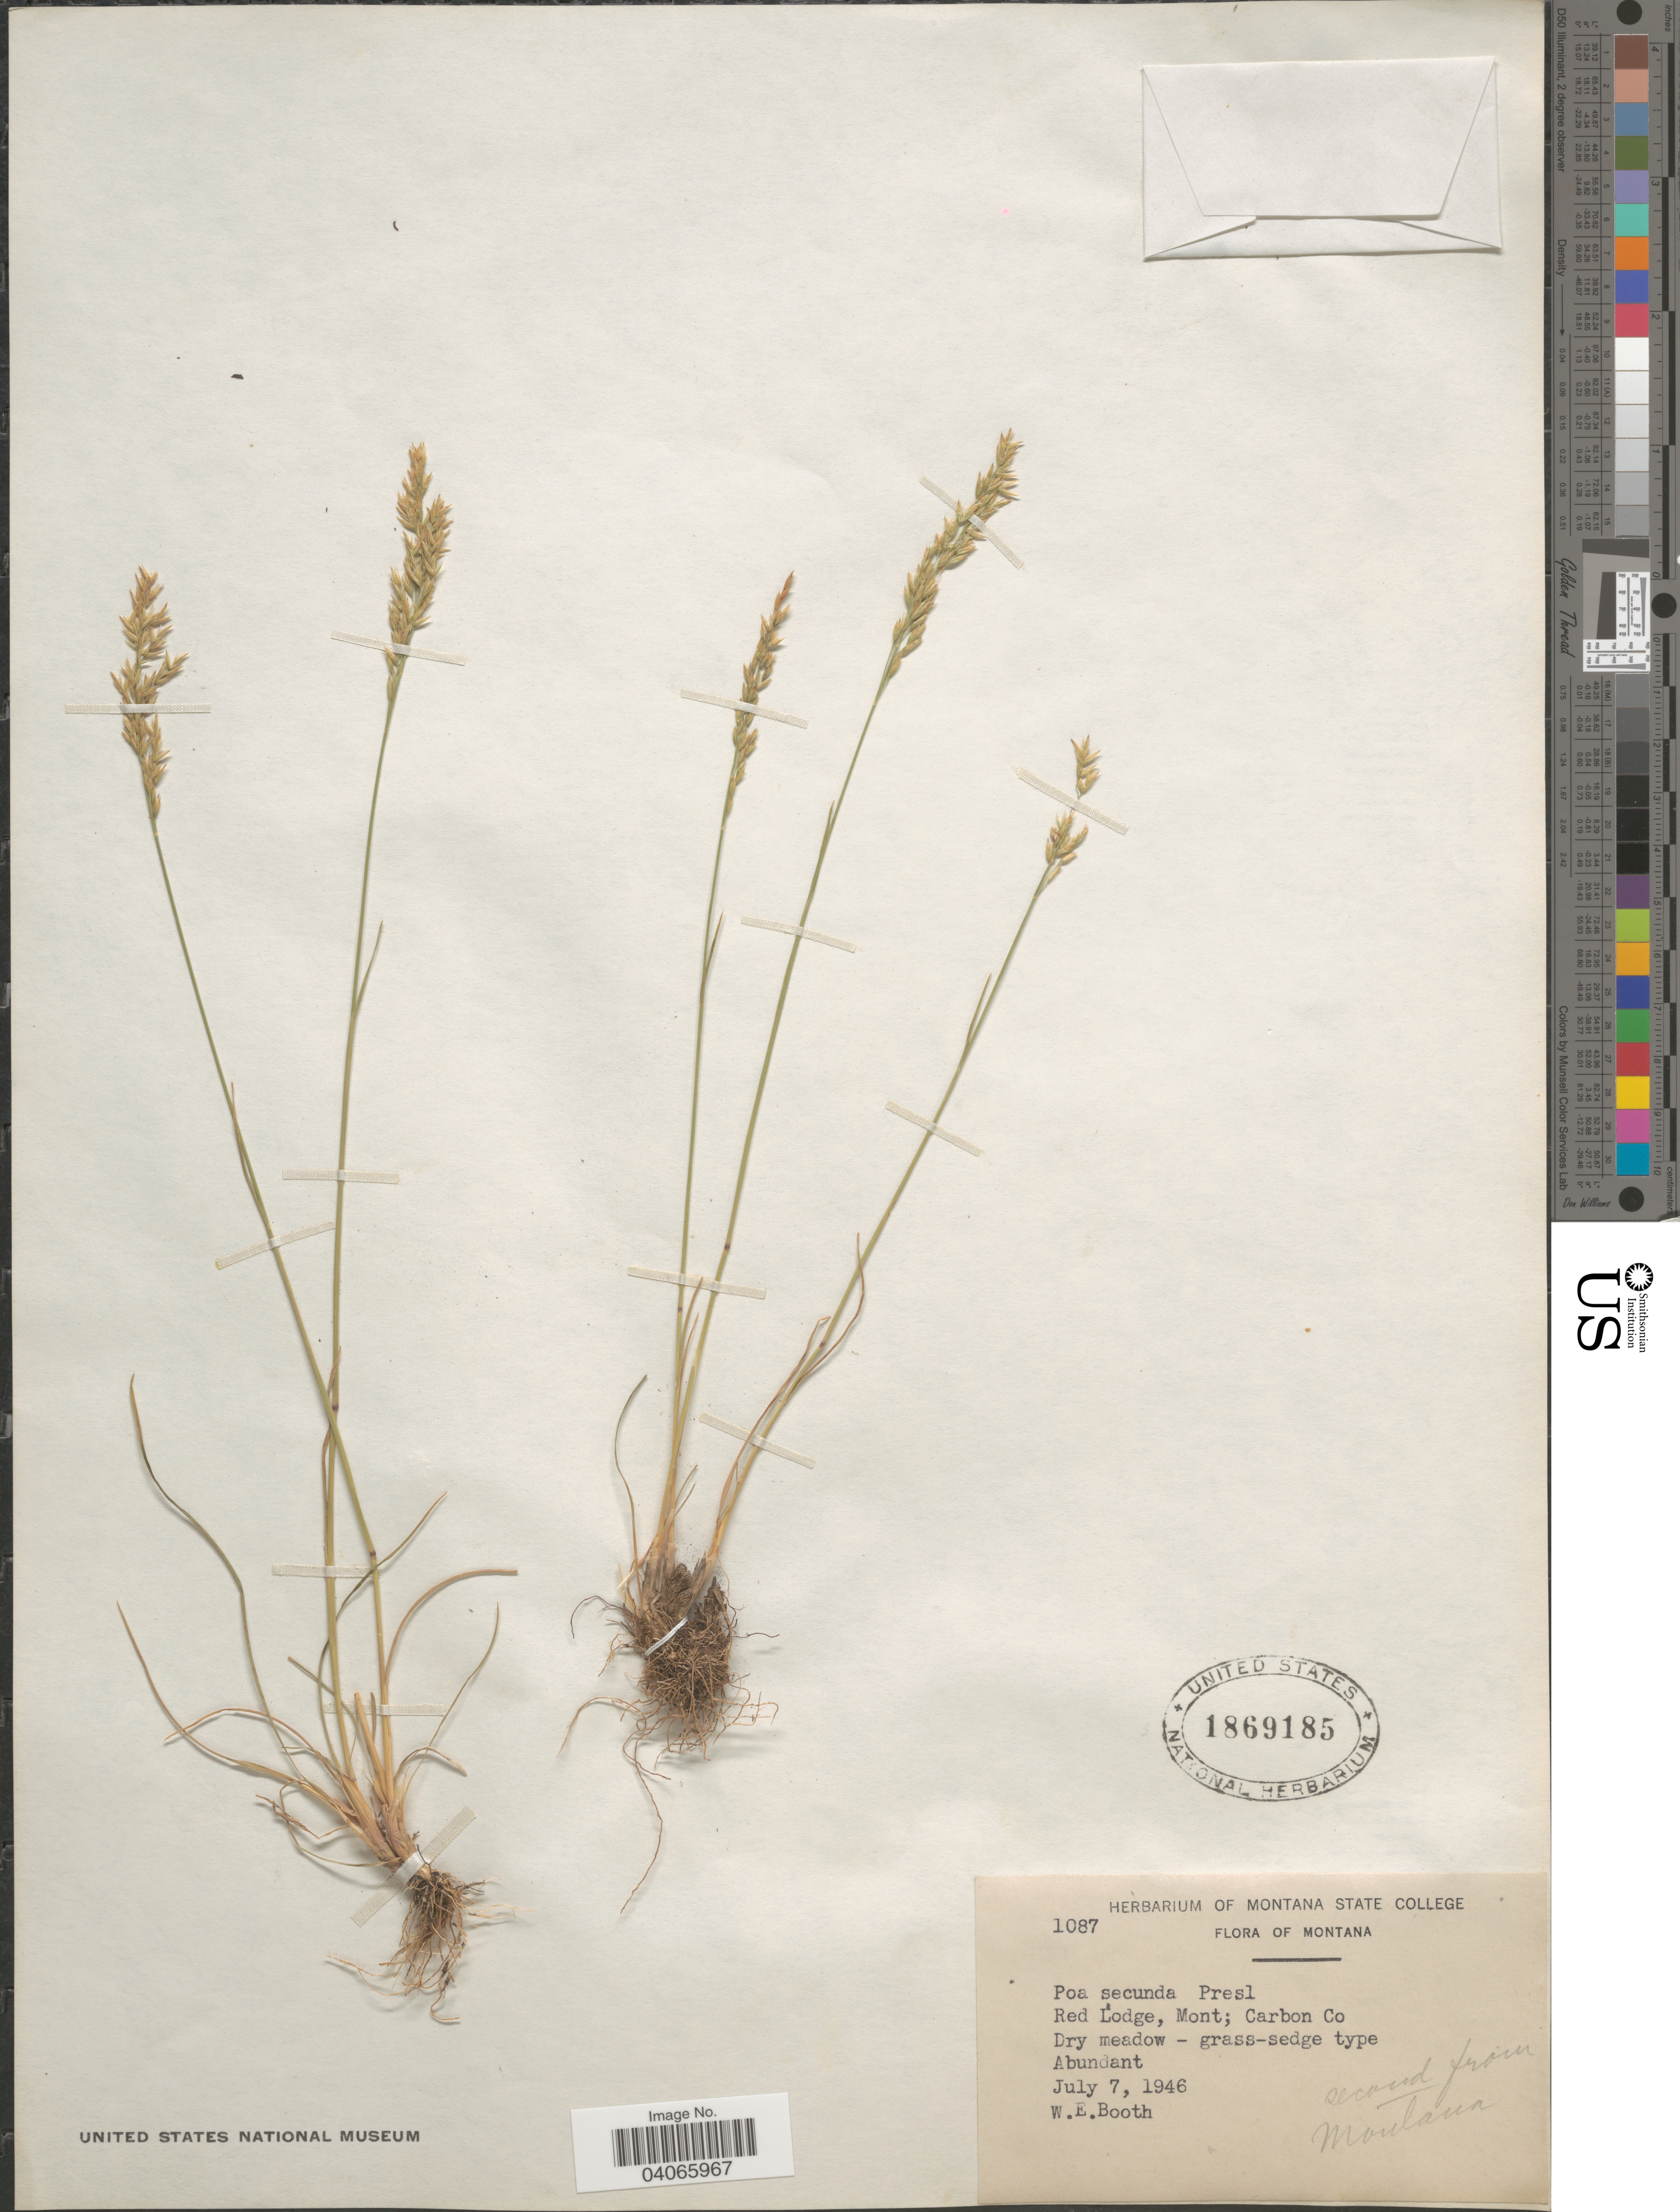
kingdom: Plantae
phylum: Tracheophyta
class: Liliopsida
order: Poales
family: Poaceae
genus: Poa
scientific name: Poa secunda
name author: J. Presl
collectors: W. Booth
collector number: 1087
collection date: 1946-07-07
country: United States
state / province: Montana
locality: Red Lodge; Carbon Co.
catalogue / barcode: US 1869185